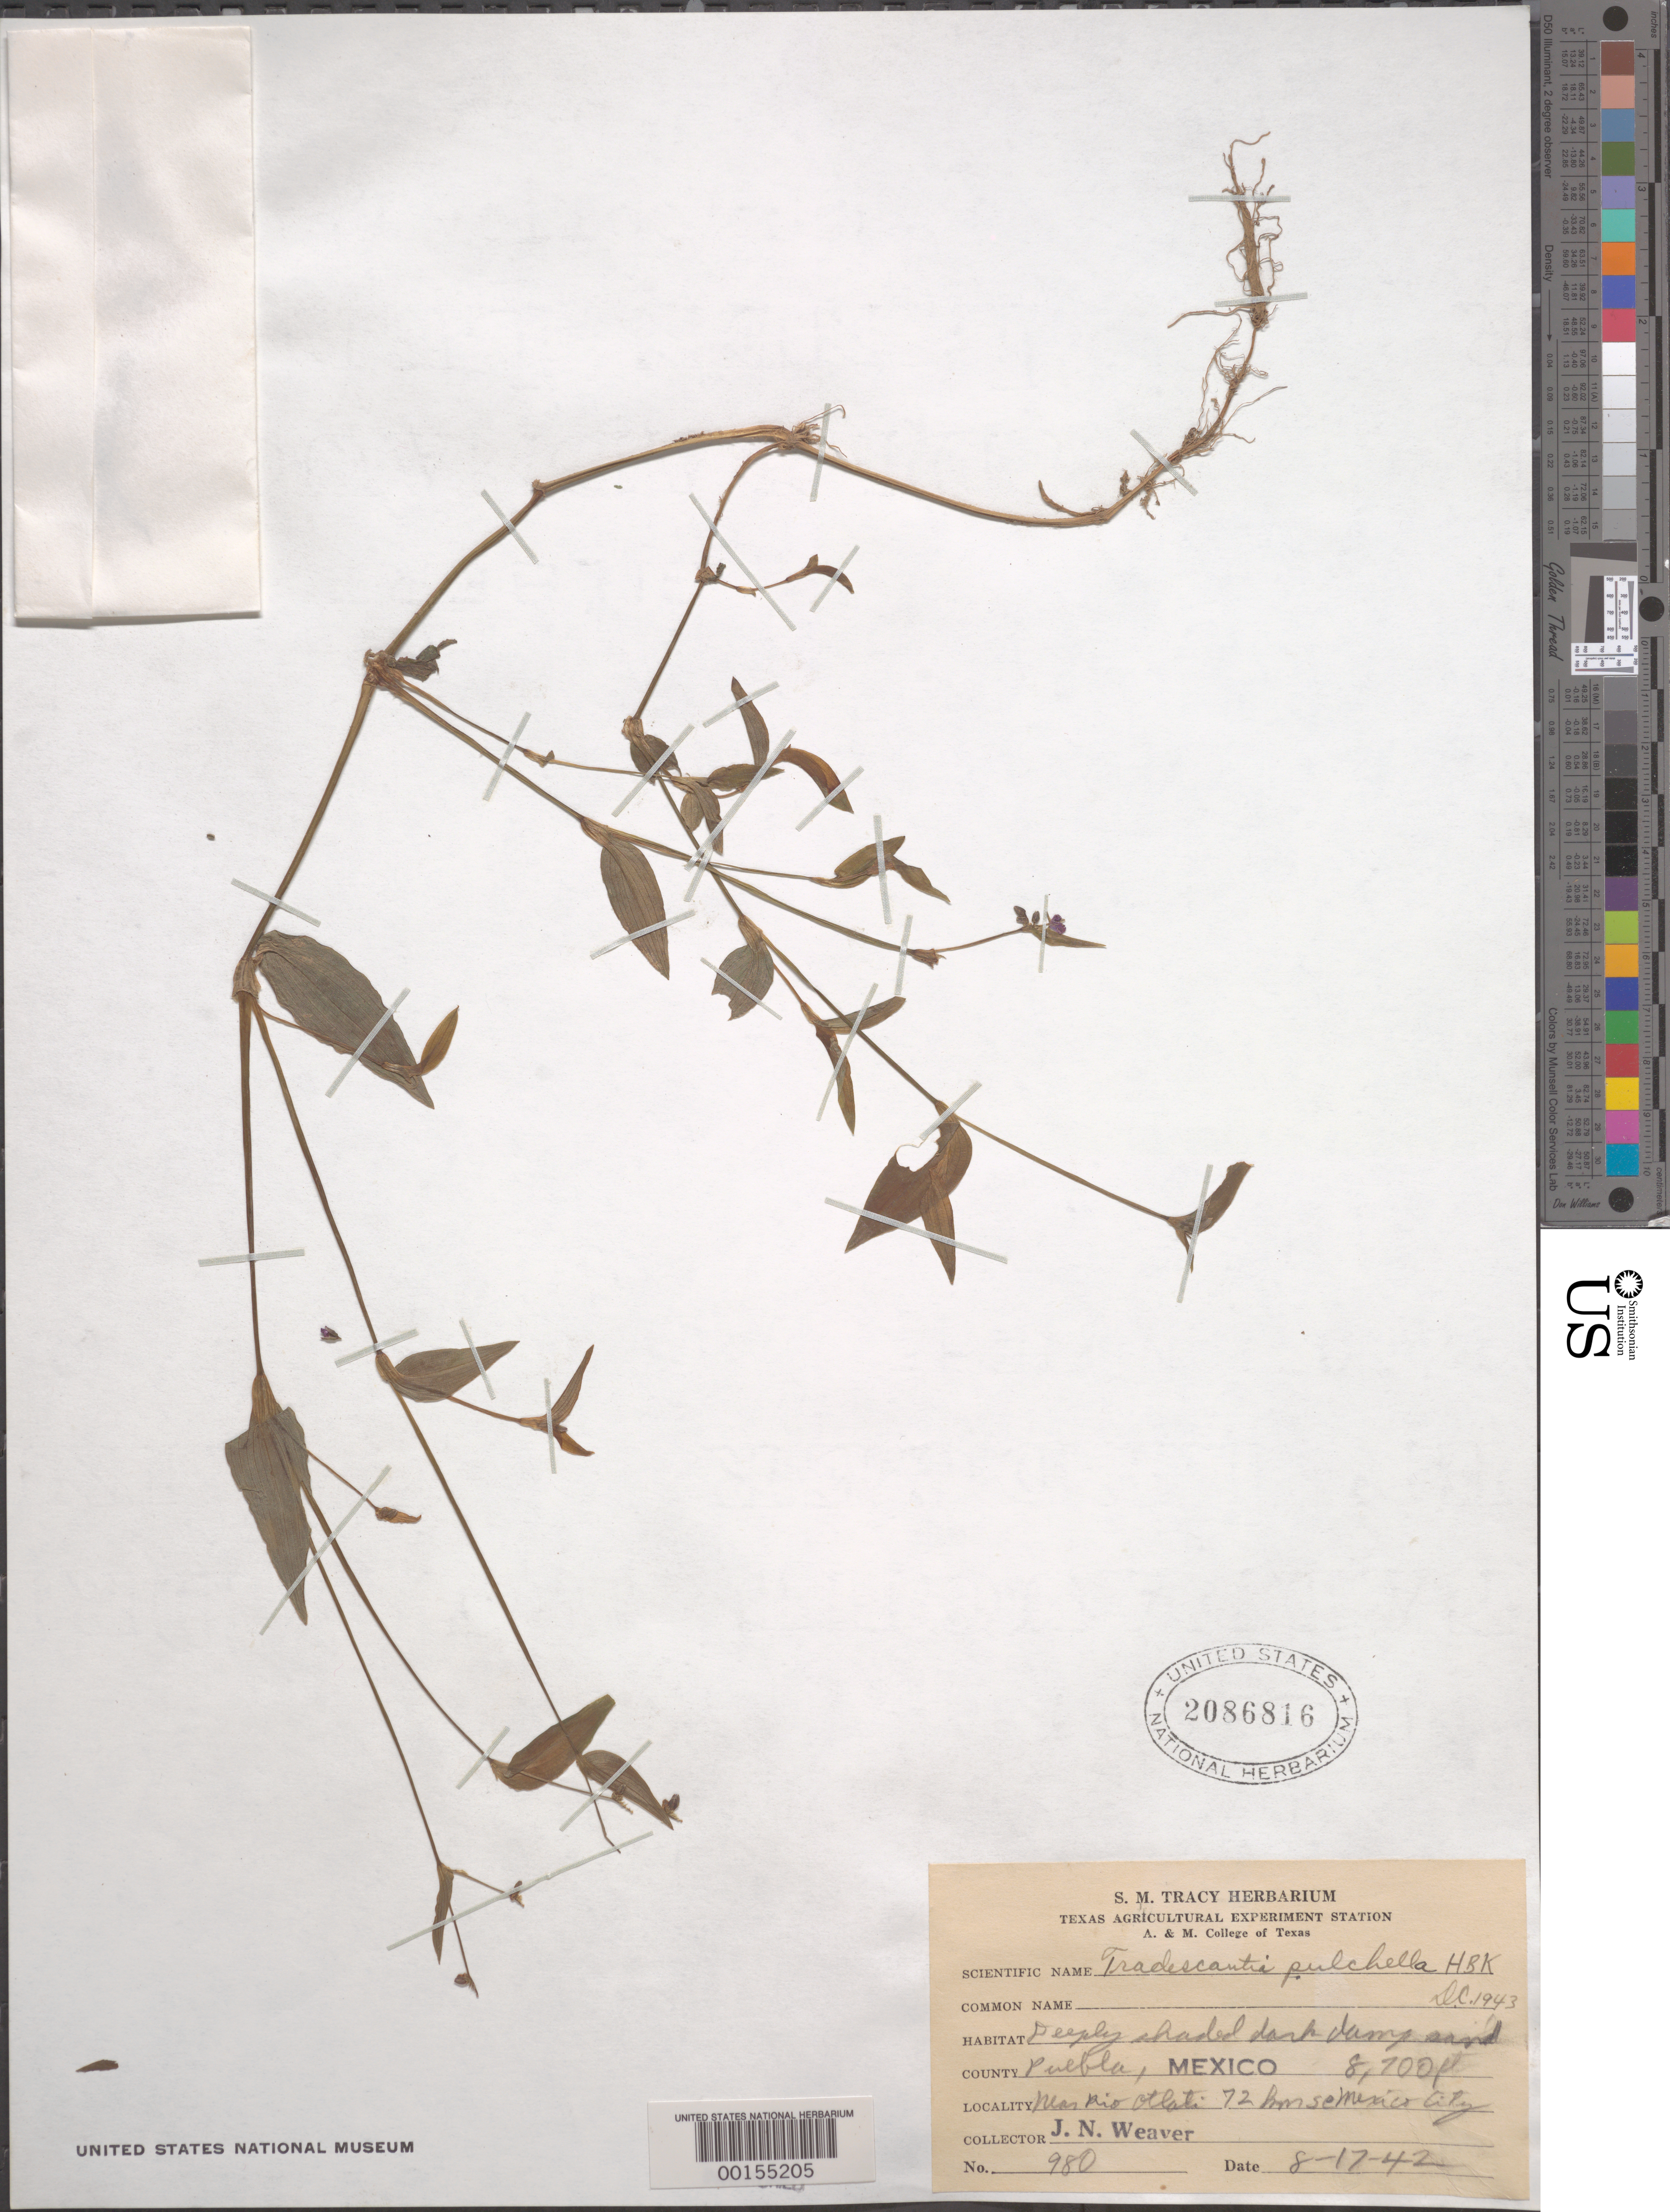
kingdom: Plantae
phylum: Tracheophyta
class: Liliopsida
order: Commelinales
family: Commelinaceae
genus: Gibasis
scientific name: Gibasis pulchella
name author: (Kunth) Raf.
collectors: J. N. Weaver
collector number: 980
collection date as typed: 17 Aug 1942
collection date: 1942-08-17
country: Mexico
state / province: Puebla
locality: Near rio otlati, SE of Mexico City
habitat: Moist, shaded sand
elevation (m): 2654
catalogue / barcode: US 2086816